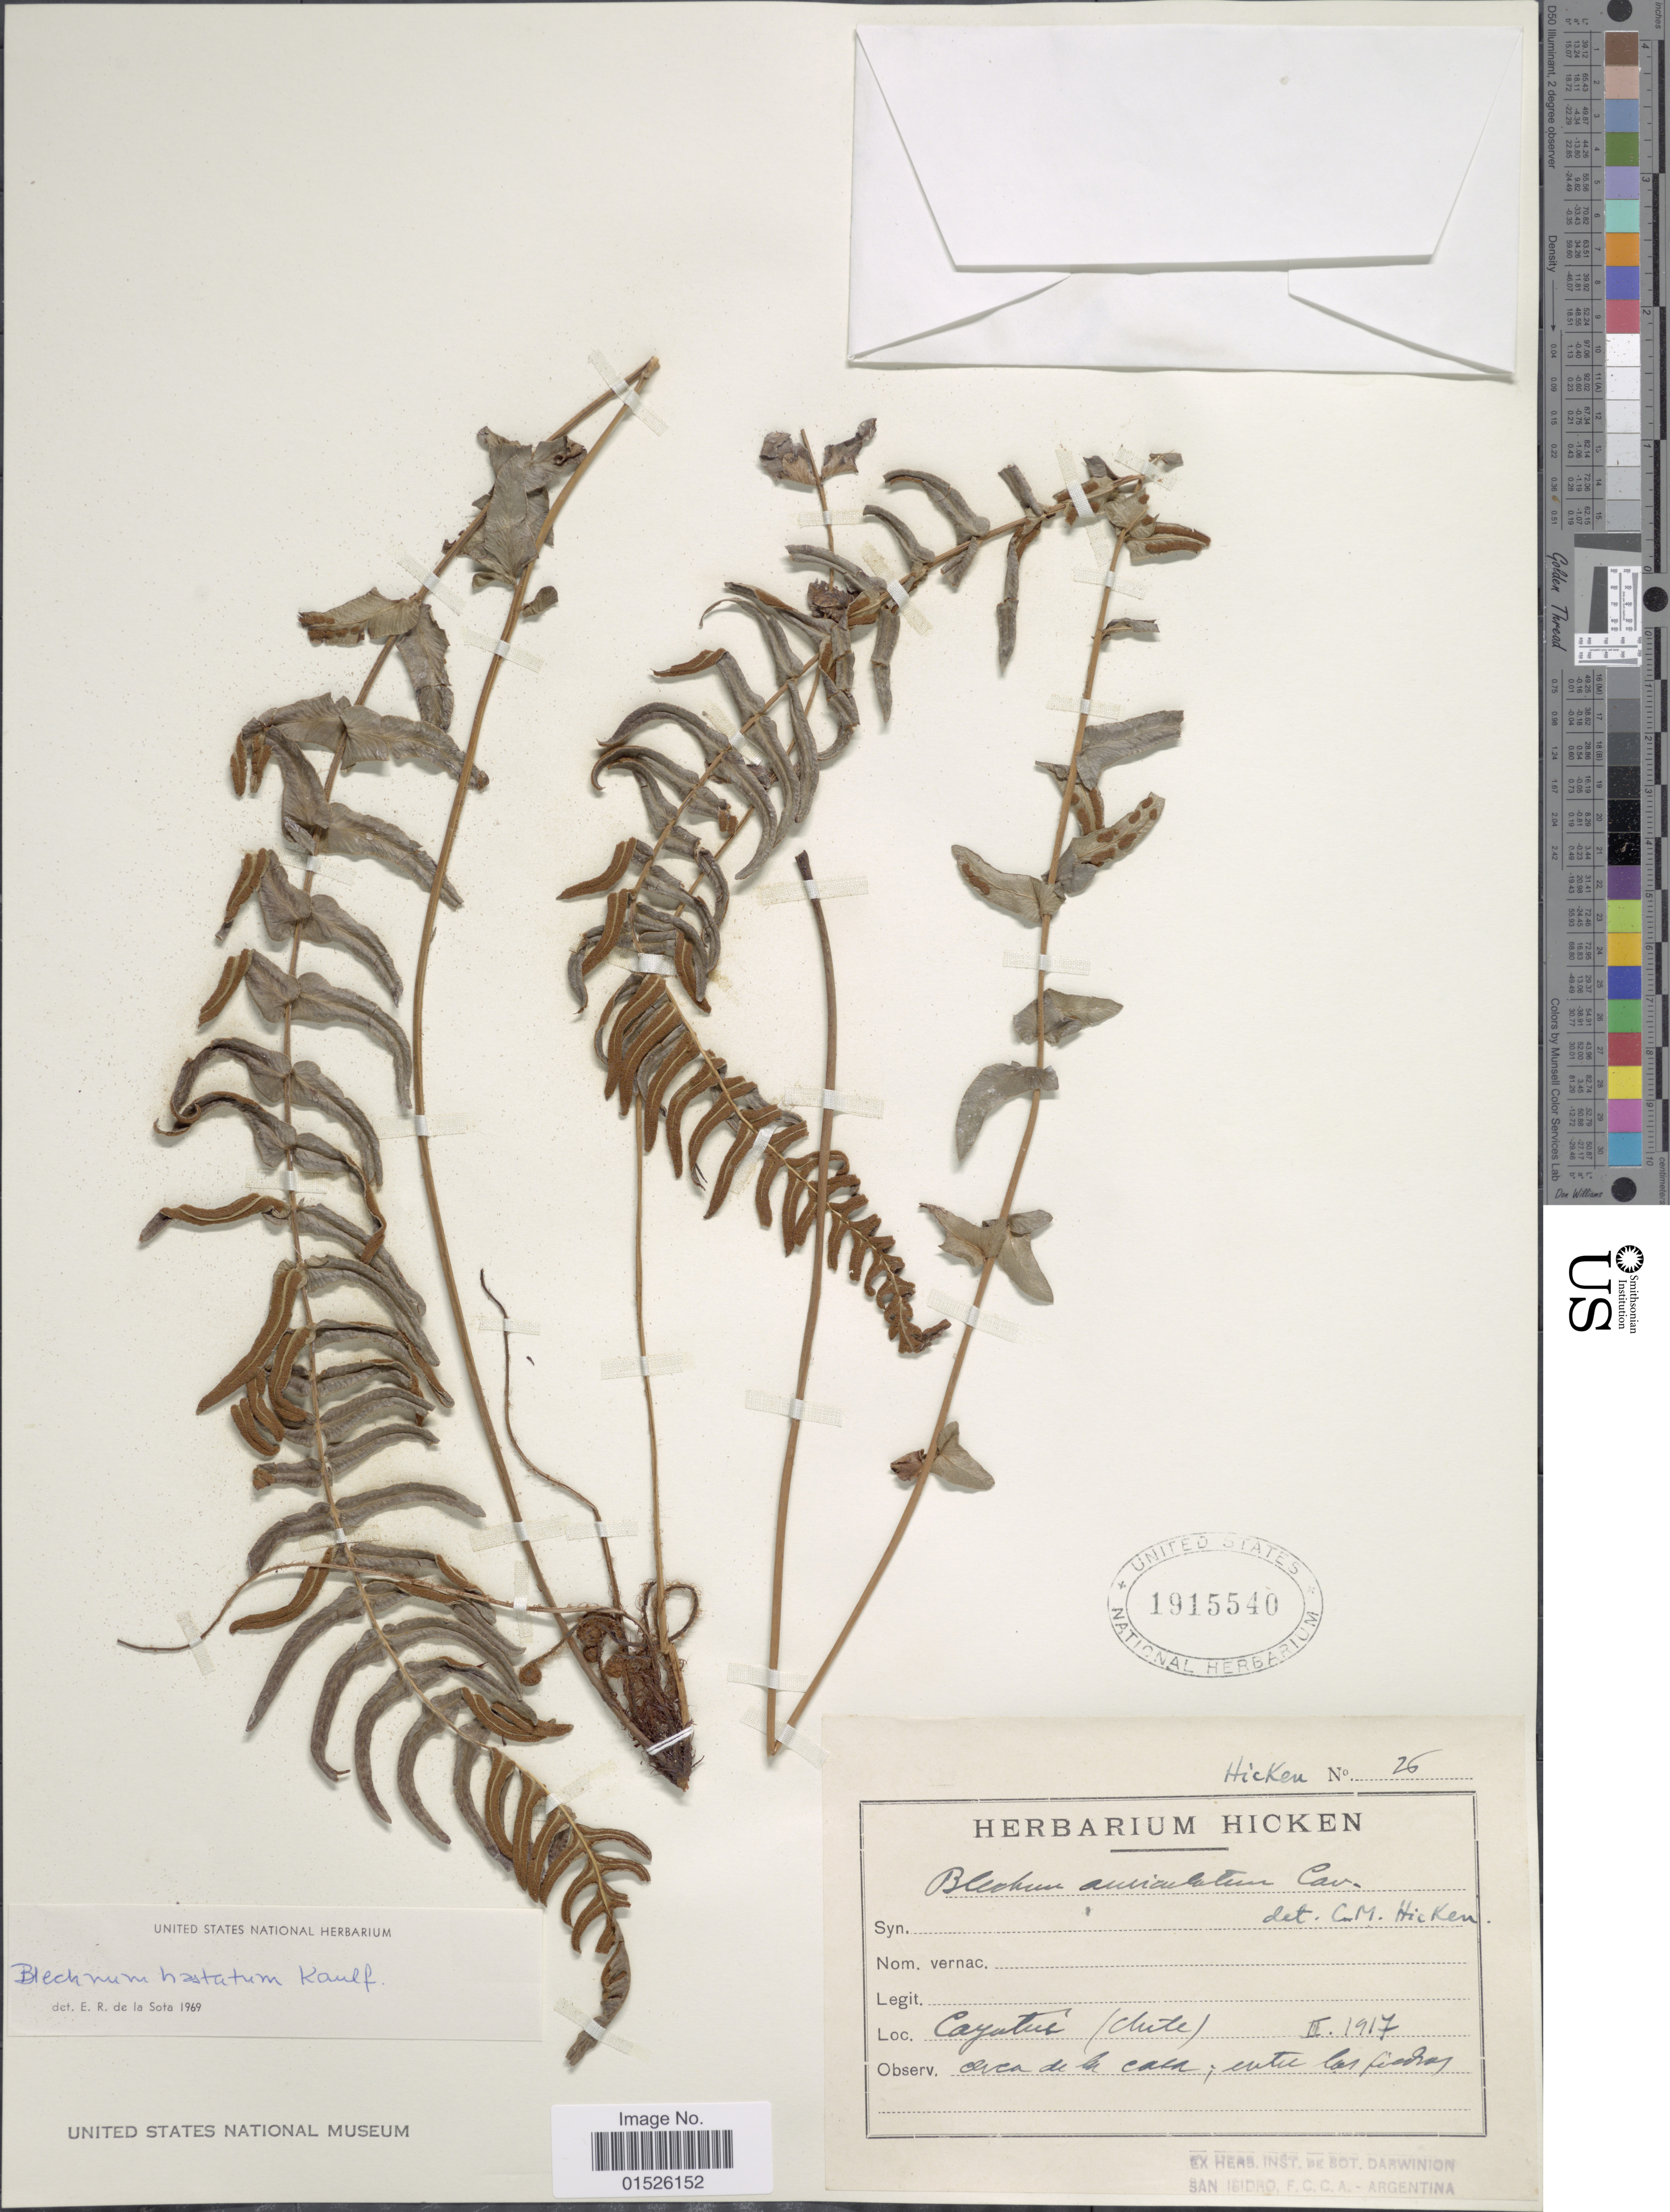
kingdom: Plantae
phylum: Tracheophyta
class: Polypodiopsida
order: Polypodiales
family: Blechnaceae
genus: Blechnum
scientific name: Blechnum hastatum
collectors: C. M. Hicken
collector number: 26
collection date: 1917-02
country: Chile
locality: Cayutué.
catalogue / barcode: US 1915540